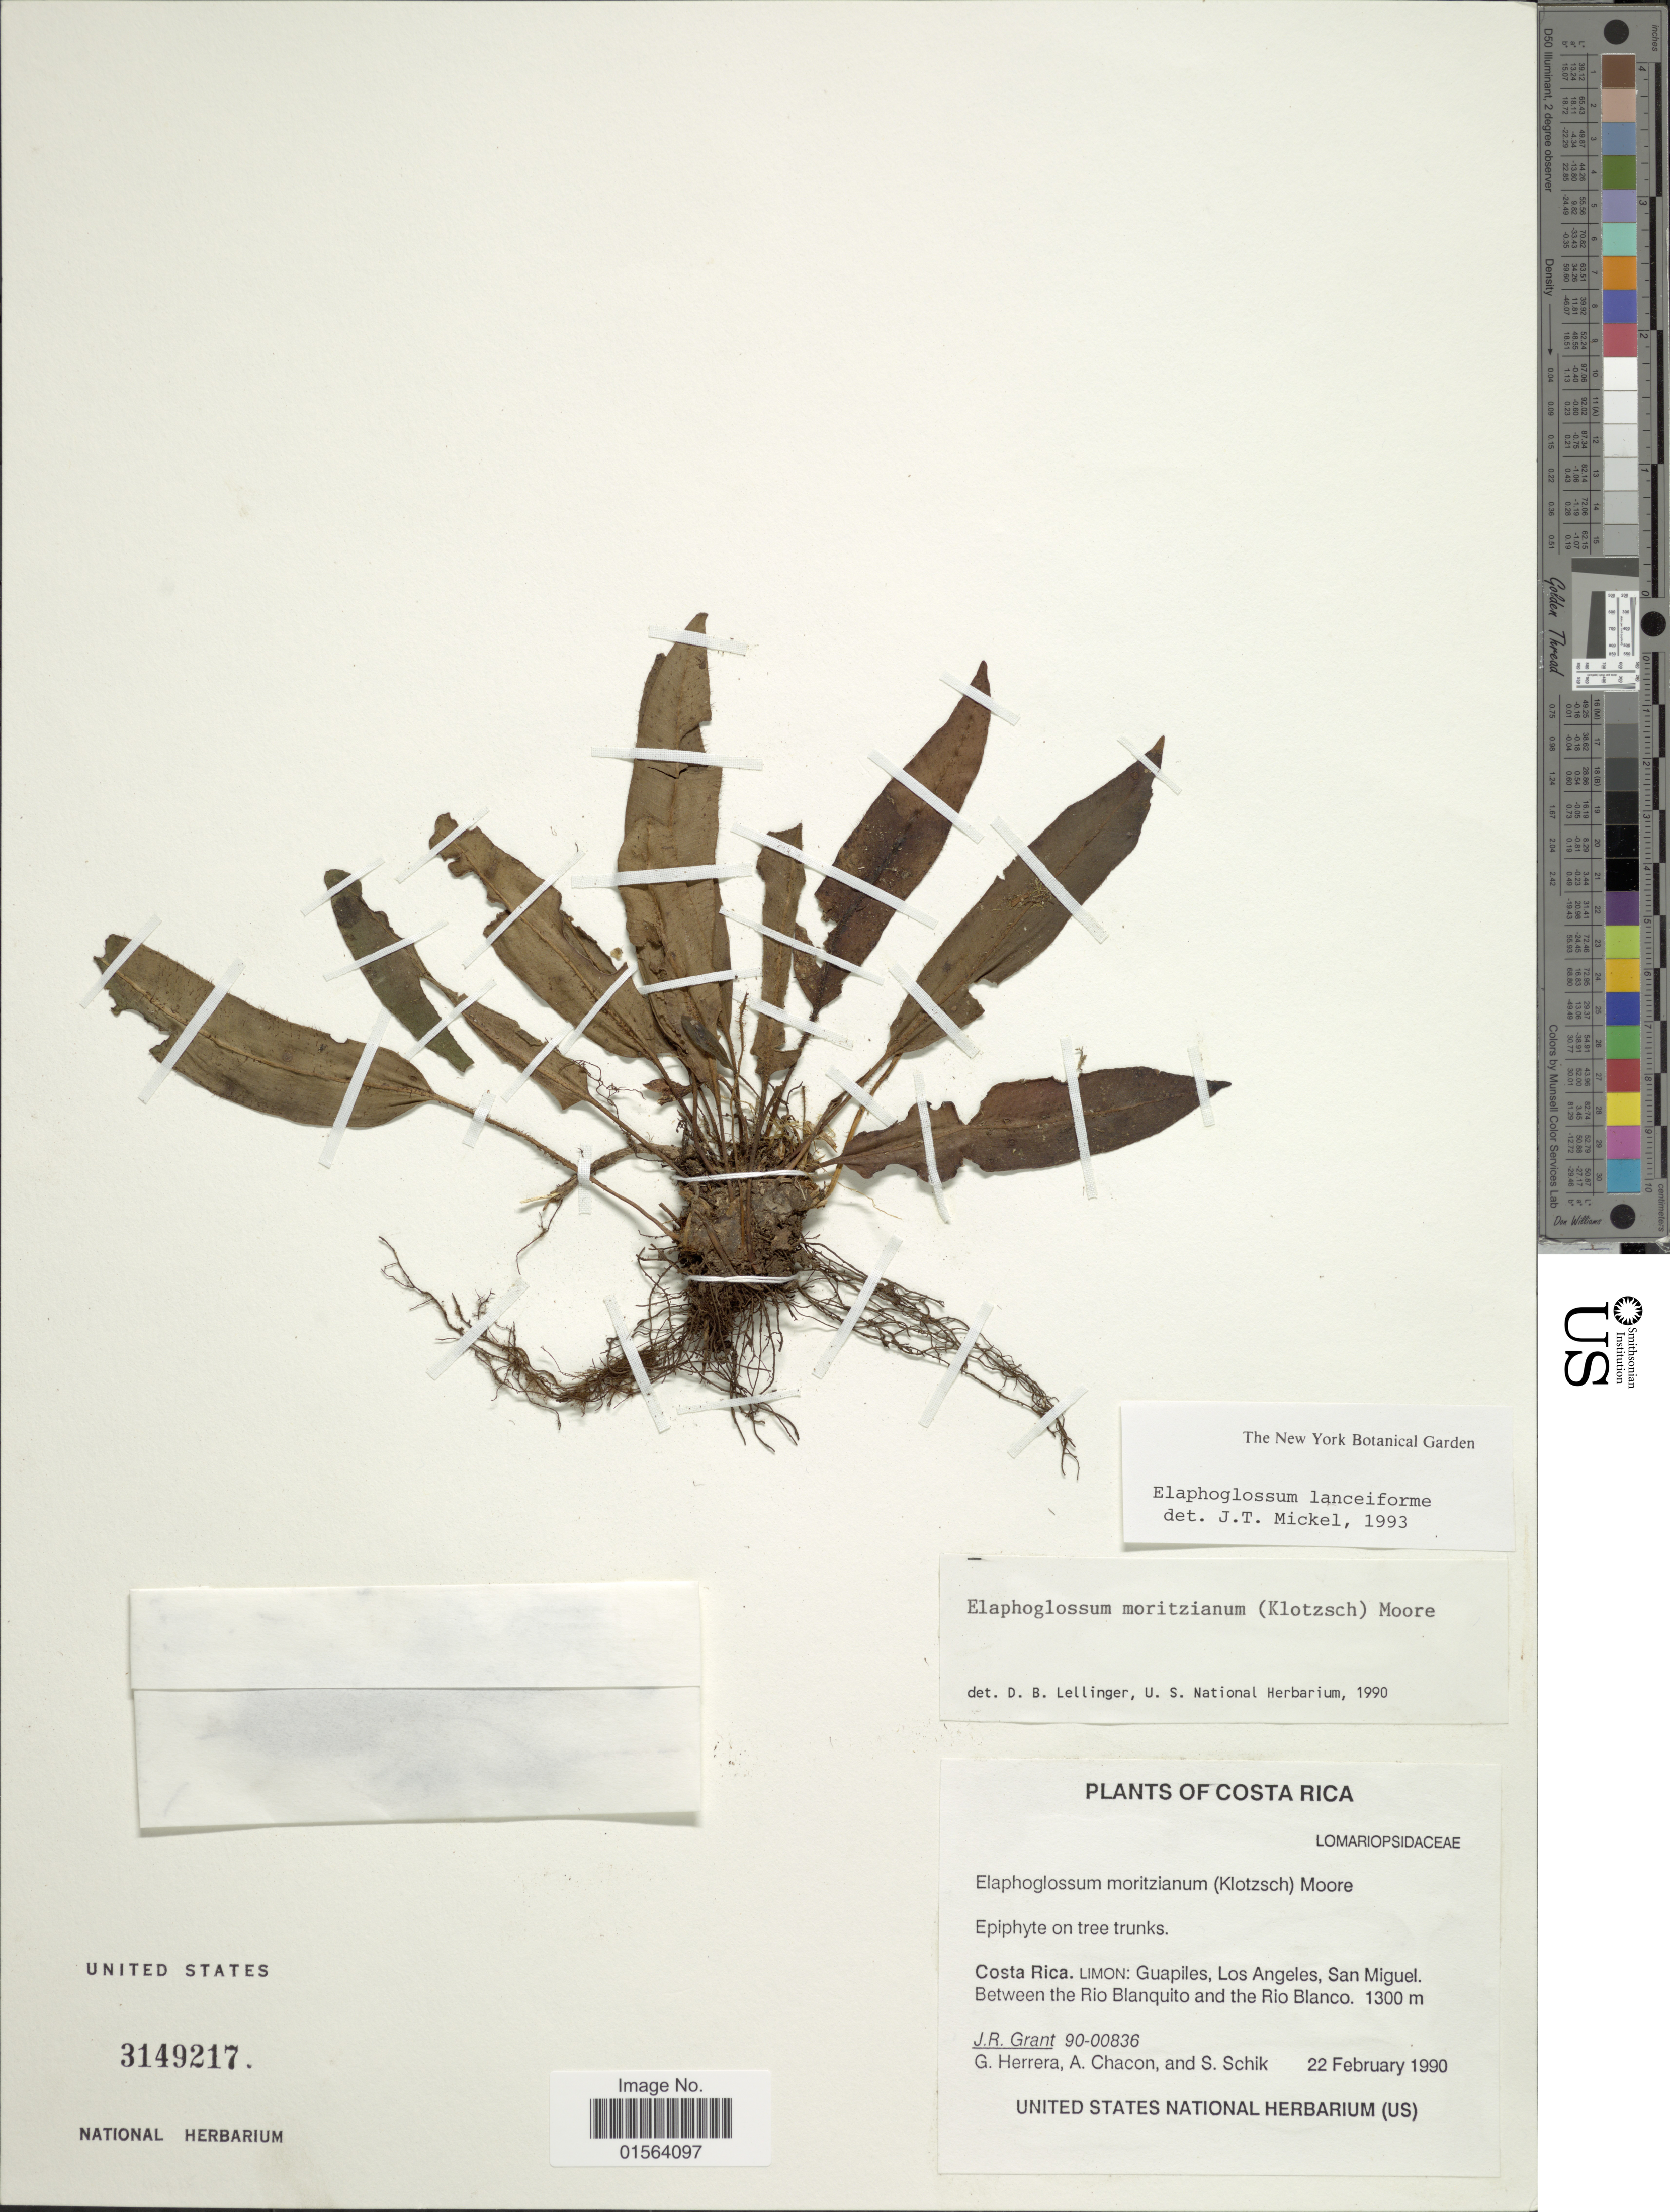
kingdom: Plantae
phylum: Tracheophyta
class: Polypodiopsida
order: Polypodiales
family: Dryopteridaceae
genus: Elaphoglossum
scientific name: Elaphoglossum lanceiforme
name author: Mickel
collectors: J. Grant, G. Herrera, A. Chacon & S. Schik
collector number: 90-00836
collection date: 1990-02-22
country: Costa Rica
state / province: Limón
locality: Limon: Guapiles, Los Angeles, San Miguel, between the Rio Blanquito and the Rio Blanco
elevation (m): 1300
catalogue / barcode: US 3149217